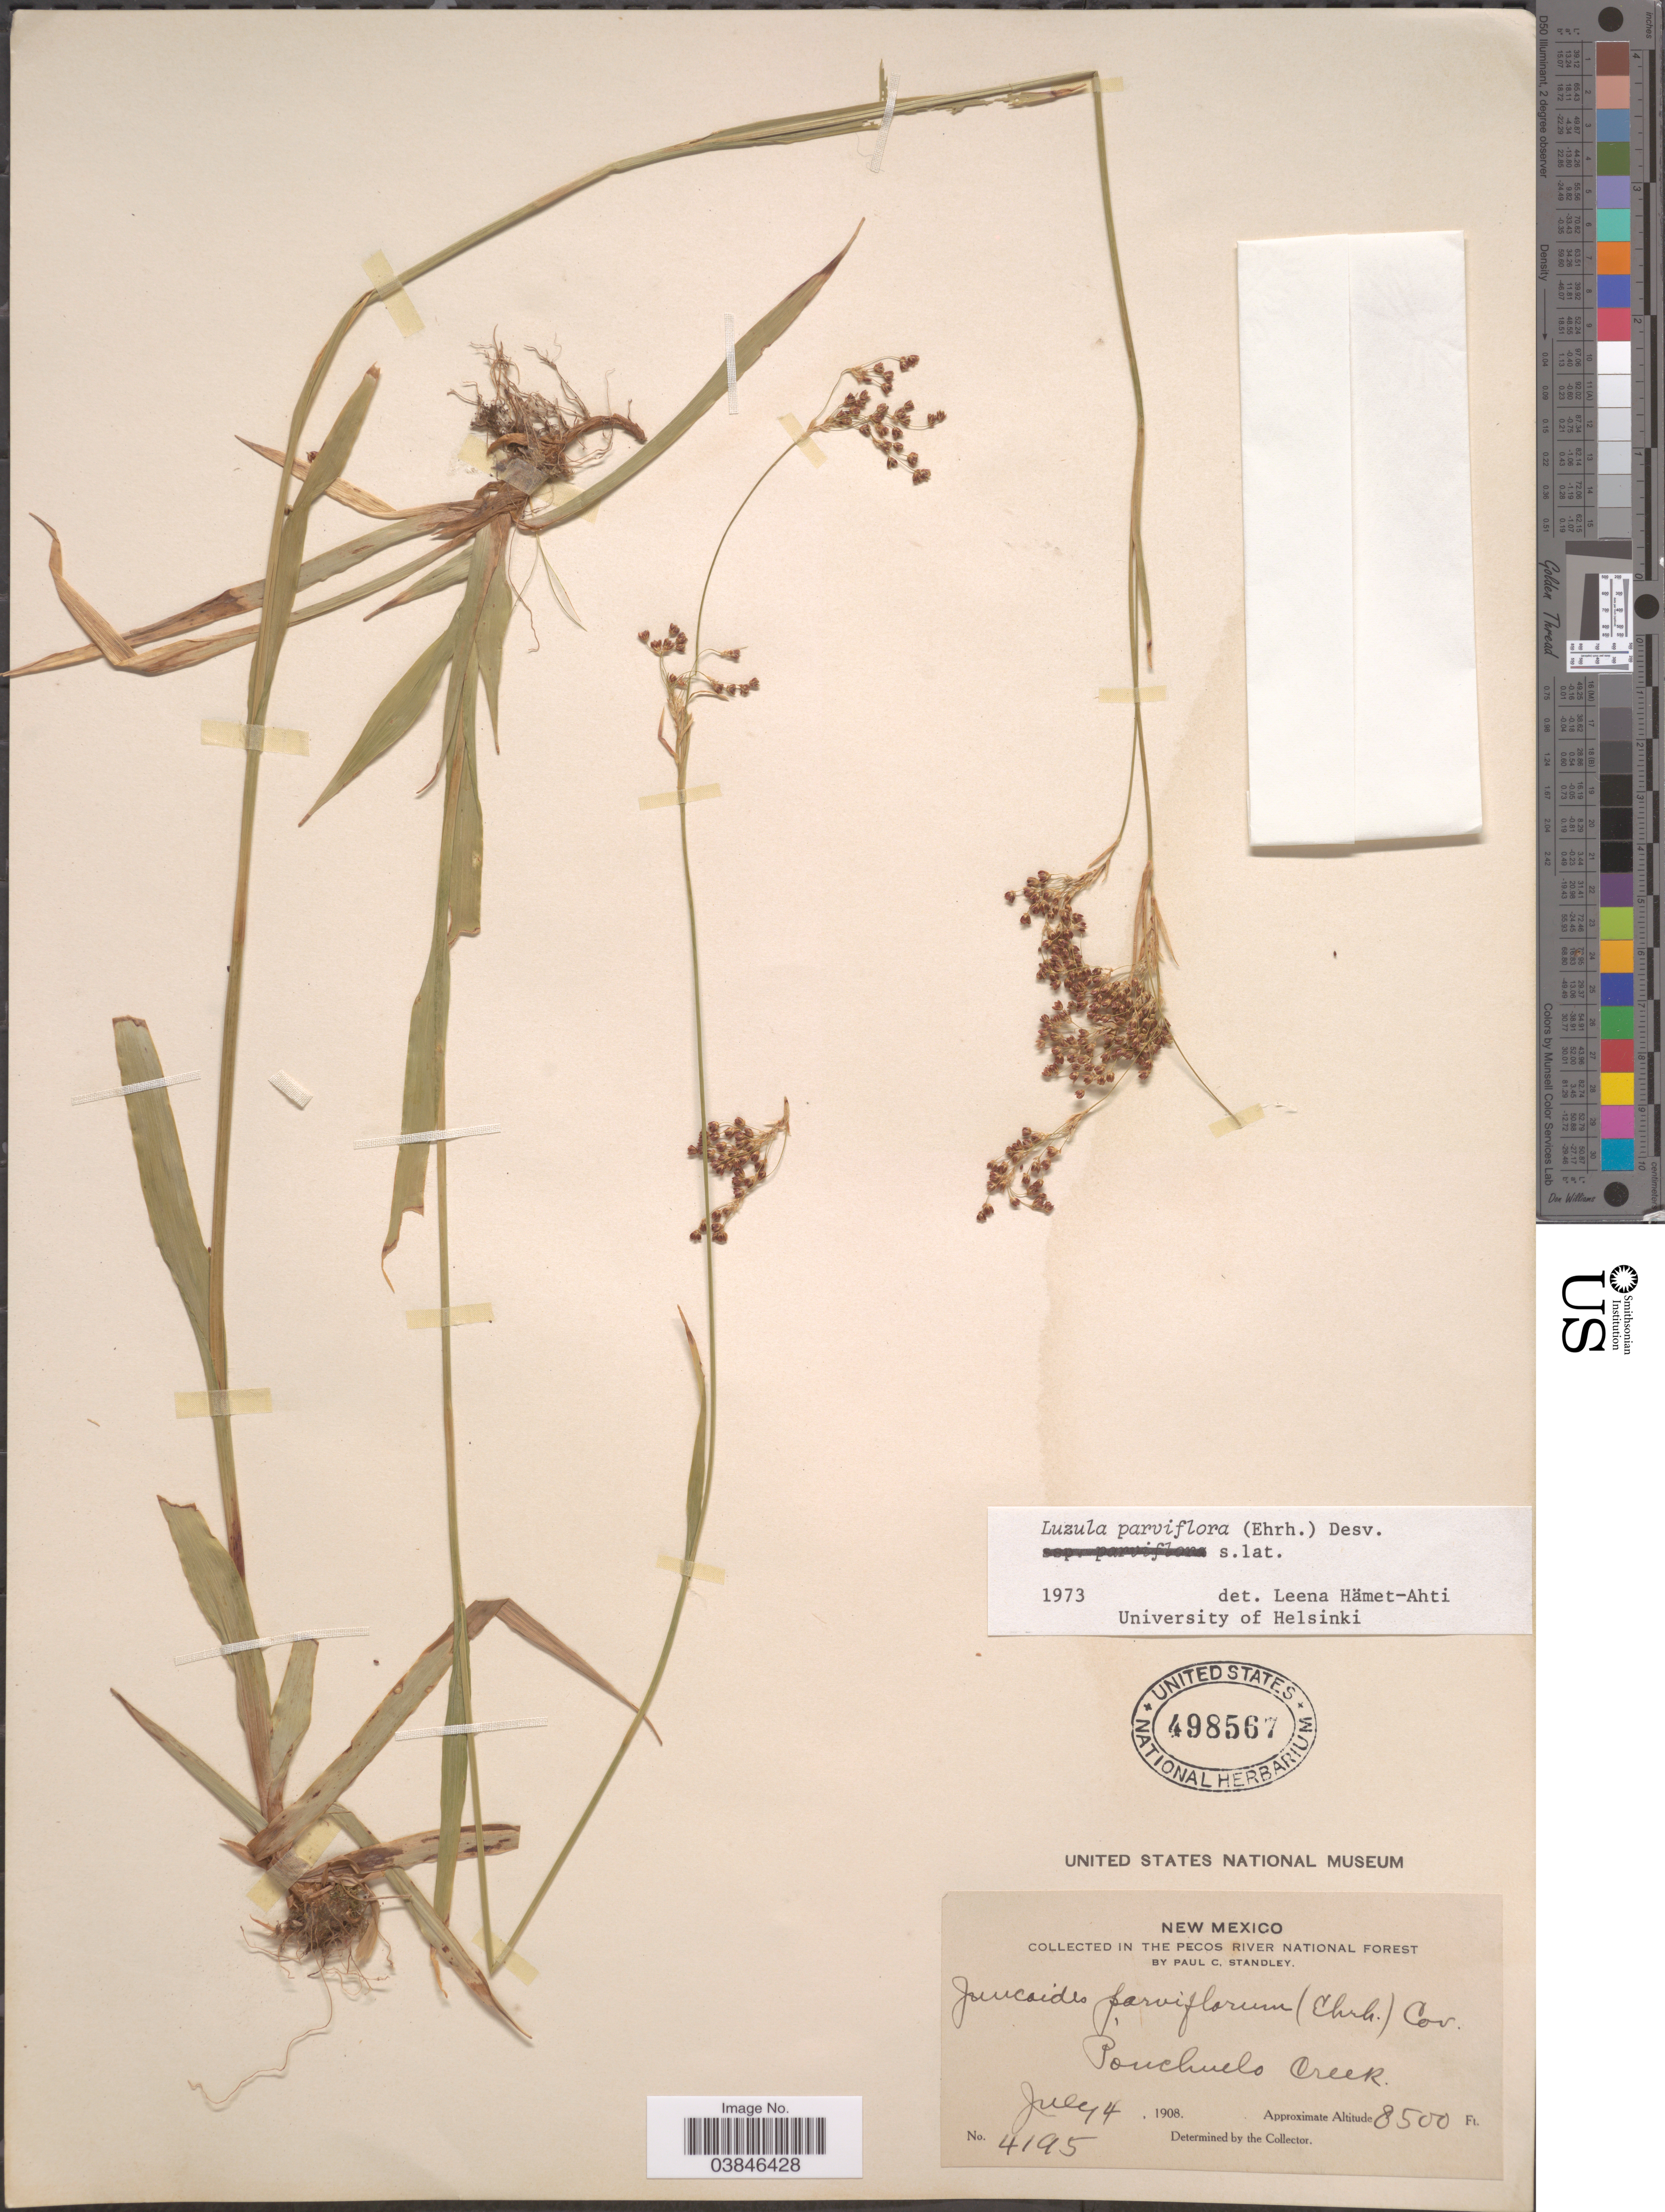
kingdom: Plantae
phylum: Tracheophyta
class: Liliopsida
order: Poales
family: Juncaceae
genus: Luzula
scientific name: Luzula parviflora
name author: (Ehrh.) Desv.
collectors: P. C. Standley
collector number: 4195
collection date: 1908-07-04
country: United States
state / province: New Mexico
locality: In the Pecos River National Forest. Ponchuelo Creek.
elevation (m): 2591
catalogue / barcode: US 498567